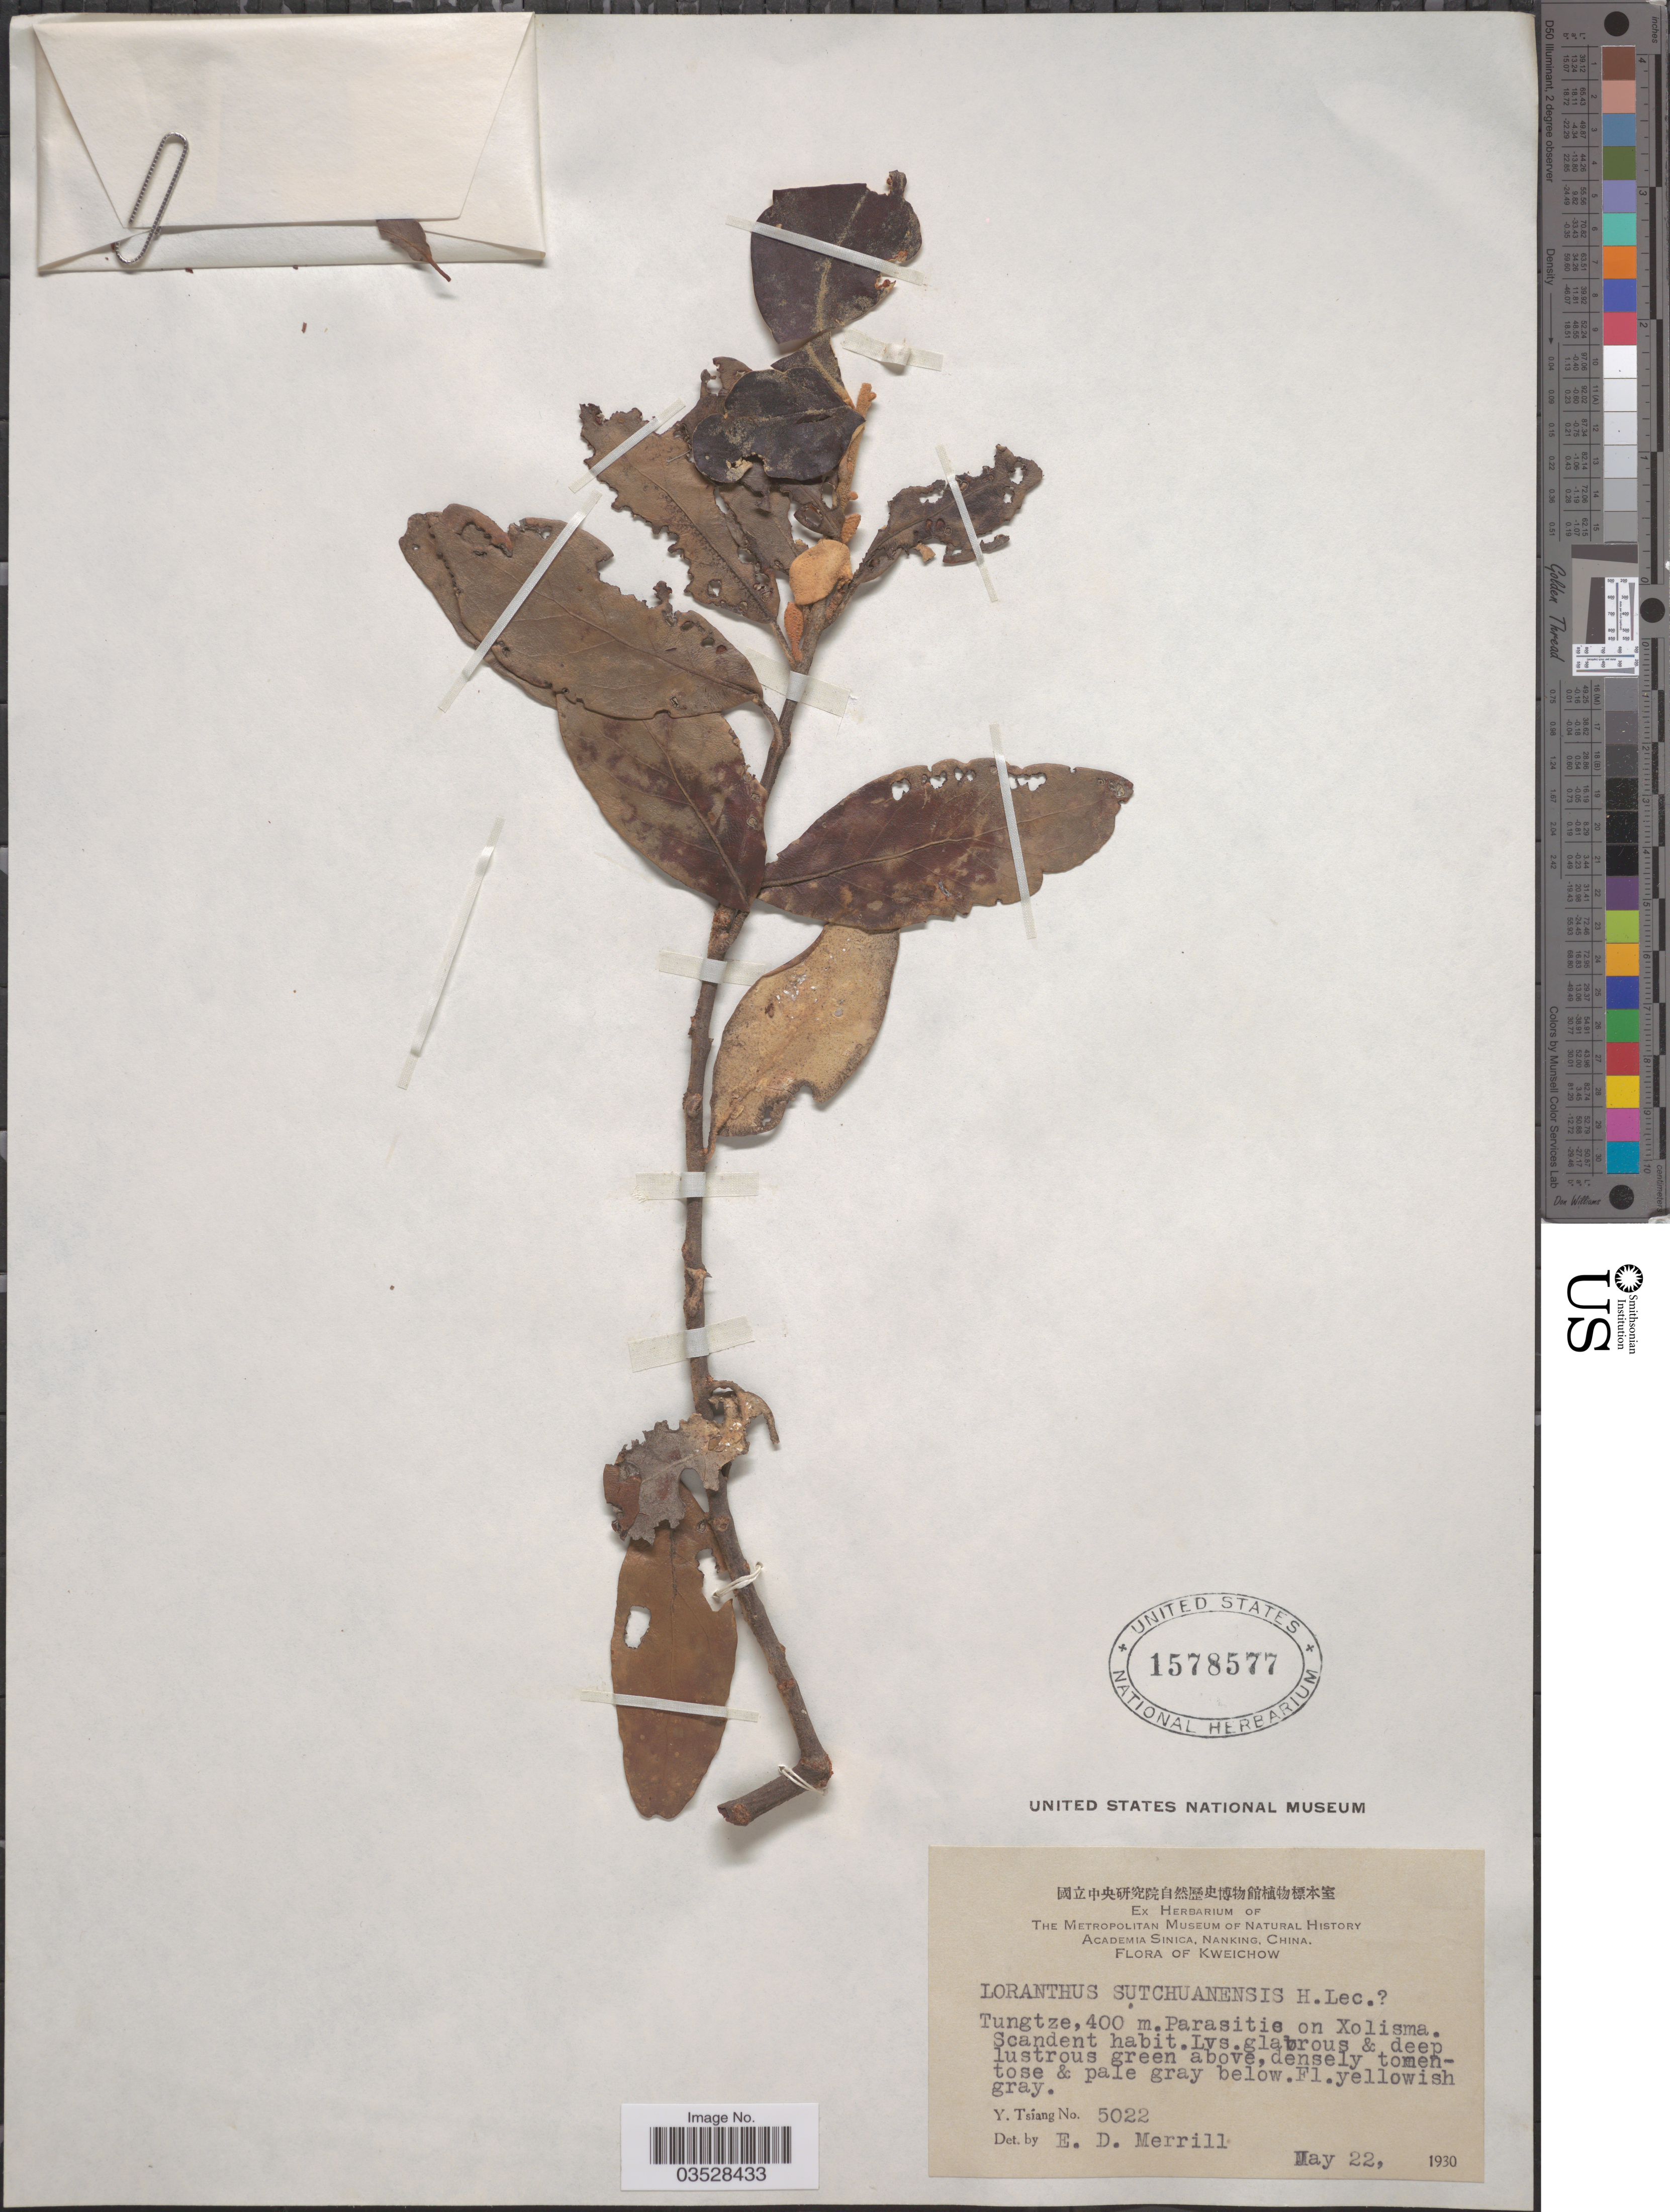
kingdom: Plantae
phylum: Tracheophyta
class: Magnoliopsida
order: Santalales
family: Loranthaceae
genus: Loranthus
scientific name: Loranthus sutchuenensis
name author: Lecomte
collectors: Y. Tsiang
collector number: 5022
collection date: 1930-05-22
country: China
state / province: Guizhou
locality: Kweichow. Tungtze.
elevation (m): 400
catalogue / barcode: US 1578577